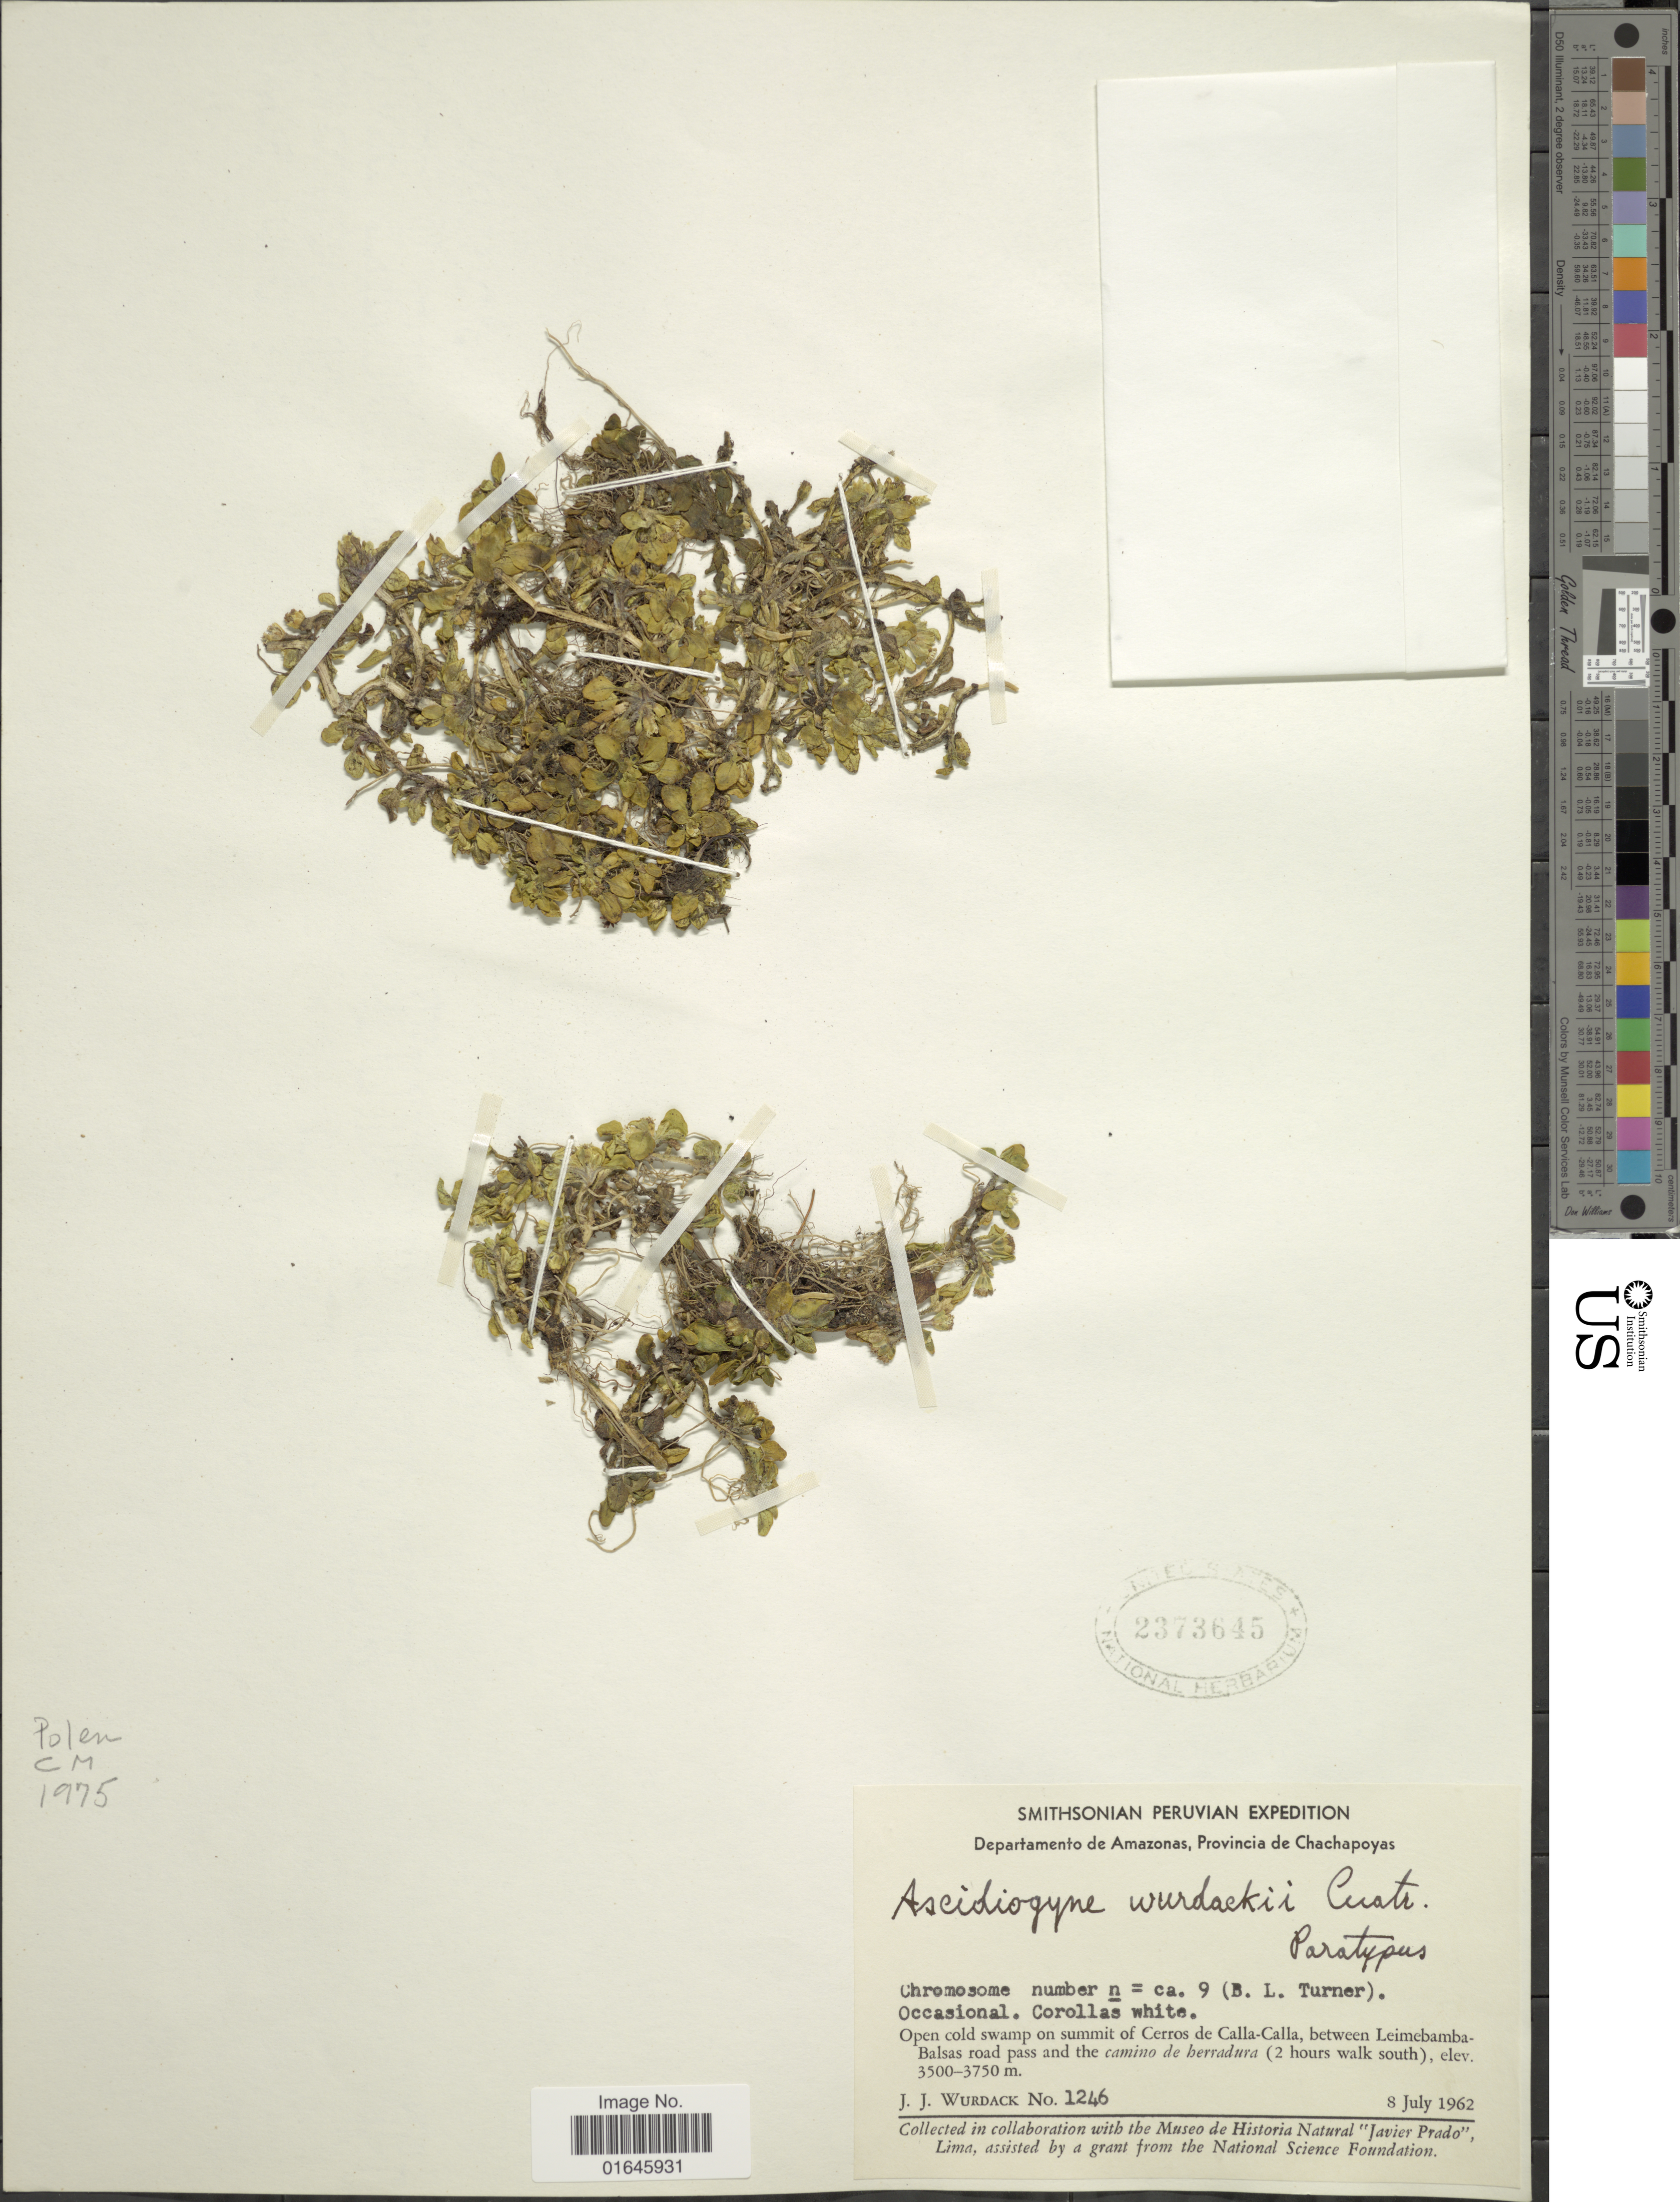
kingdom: Plantae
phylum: Tracheophyta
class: Magnoliopsida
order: Asterales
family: Asteraceae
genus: Ascidiogyne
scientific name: Ascidiogyne wurdackii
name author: Cuatrec.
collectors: J. J. Wurdack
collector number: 1246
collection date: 1962-07-08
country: Peru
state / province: Amazonas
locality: Departamento de Amazonas, Provincia de Chachapoyas, Upper slopes and summit of Cerro Campanario, Open cold swamp on summit of Cerros de Calla-Calla, between Leimebamba-Balsas road pass and the camino de berradura (2 hours walk south)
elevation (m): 3500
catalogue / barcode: US 2373645